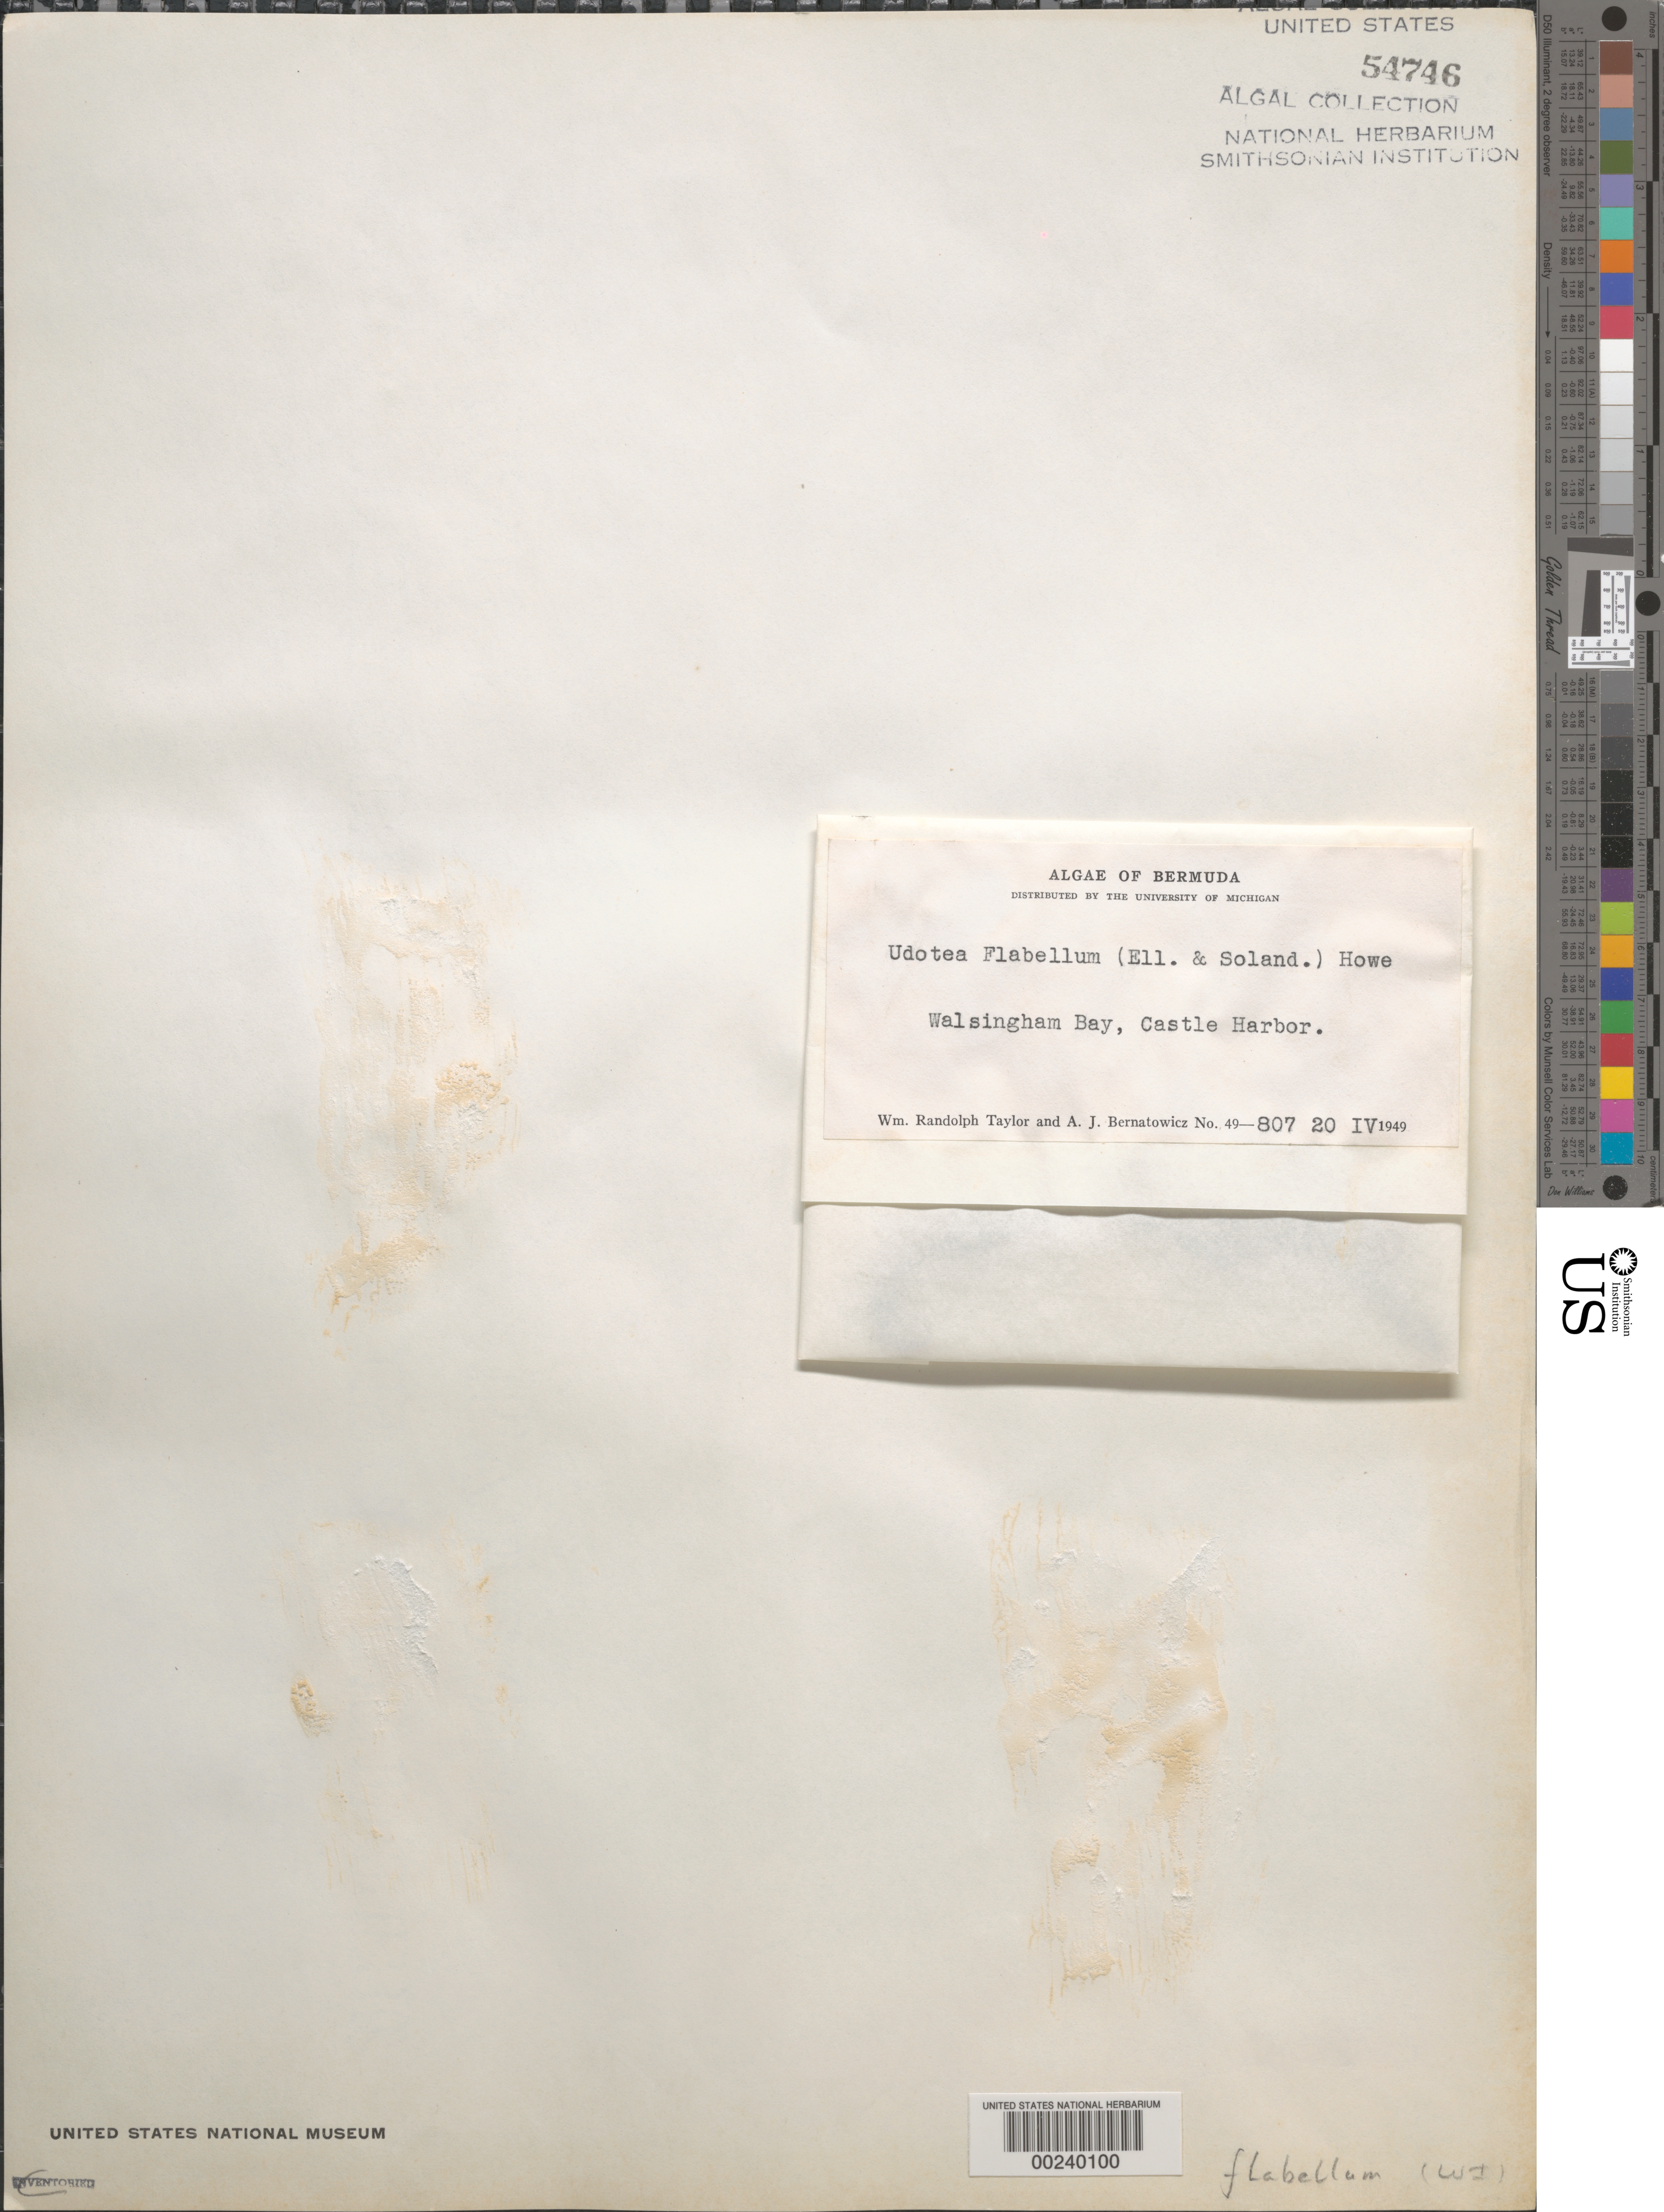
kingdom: Plantae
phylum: Chlorophyta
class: Ulvophyceae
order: Bryopsidales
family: Udoteaceae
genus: Udotea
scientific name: Udotea flabellum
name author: (J. Ellis & Sol.) M. Howe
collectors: W. R. Taylor & A. Bernatowicz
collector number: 49-807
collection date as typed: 20 Apr 1949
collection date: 1949-04-20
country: Bermuda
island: Bermuda Island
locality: Castle Harbor, Walsingham Bay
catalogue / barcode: US 54746